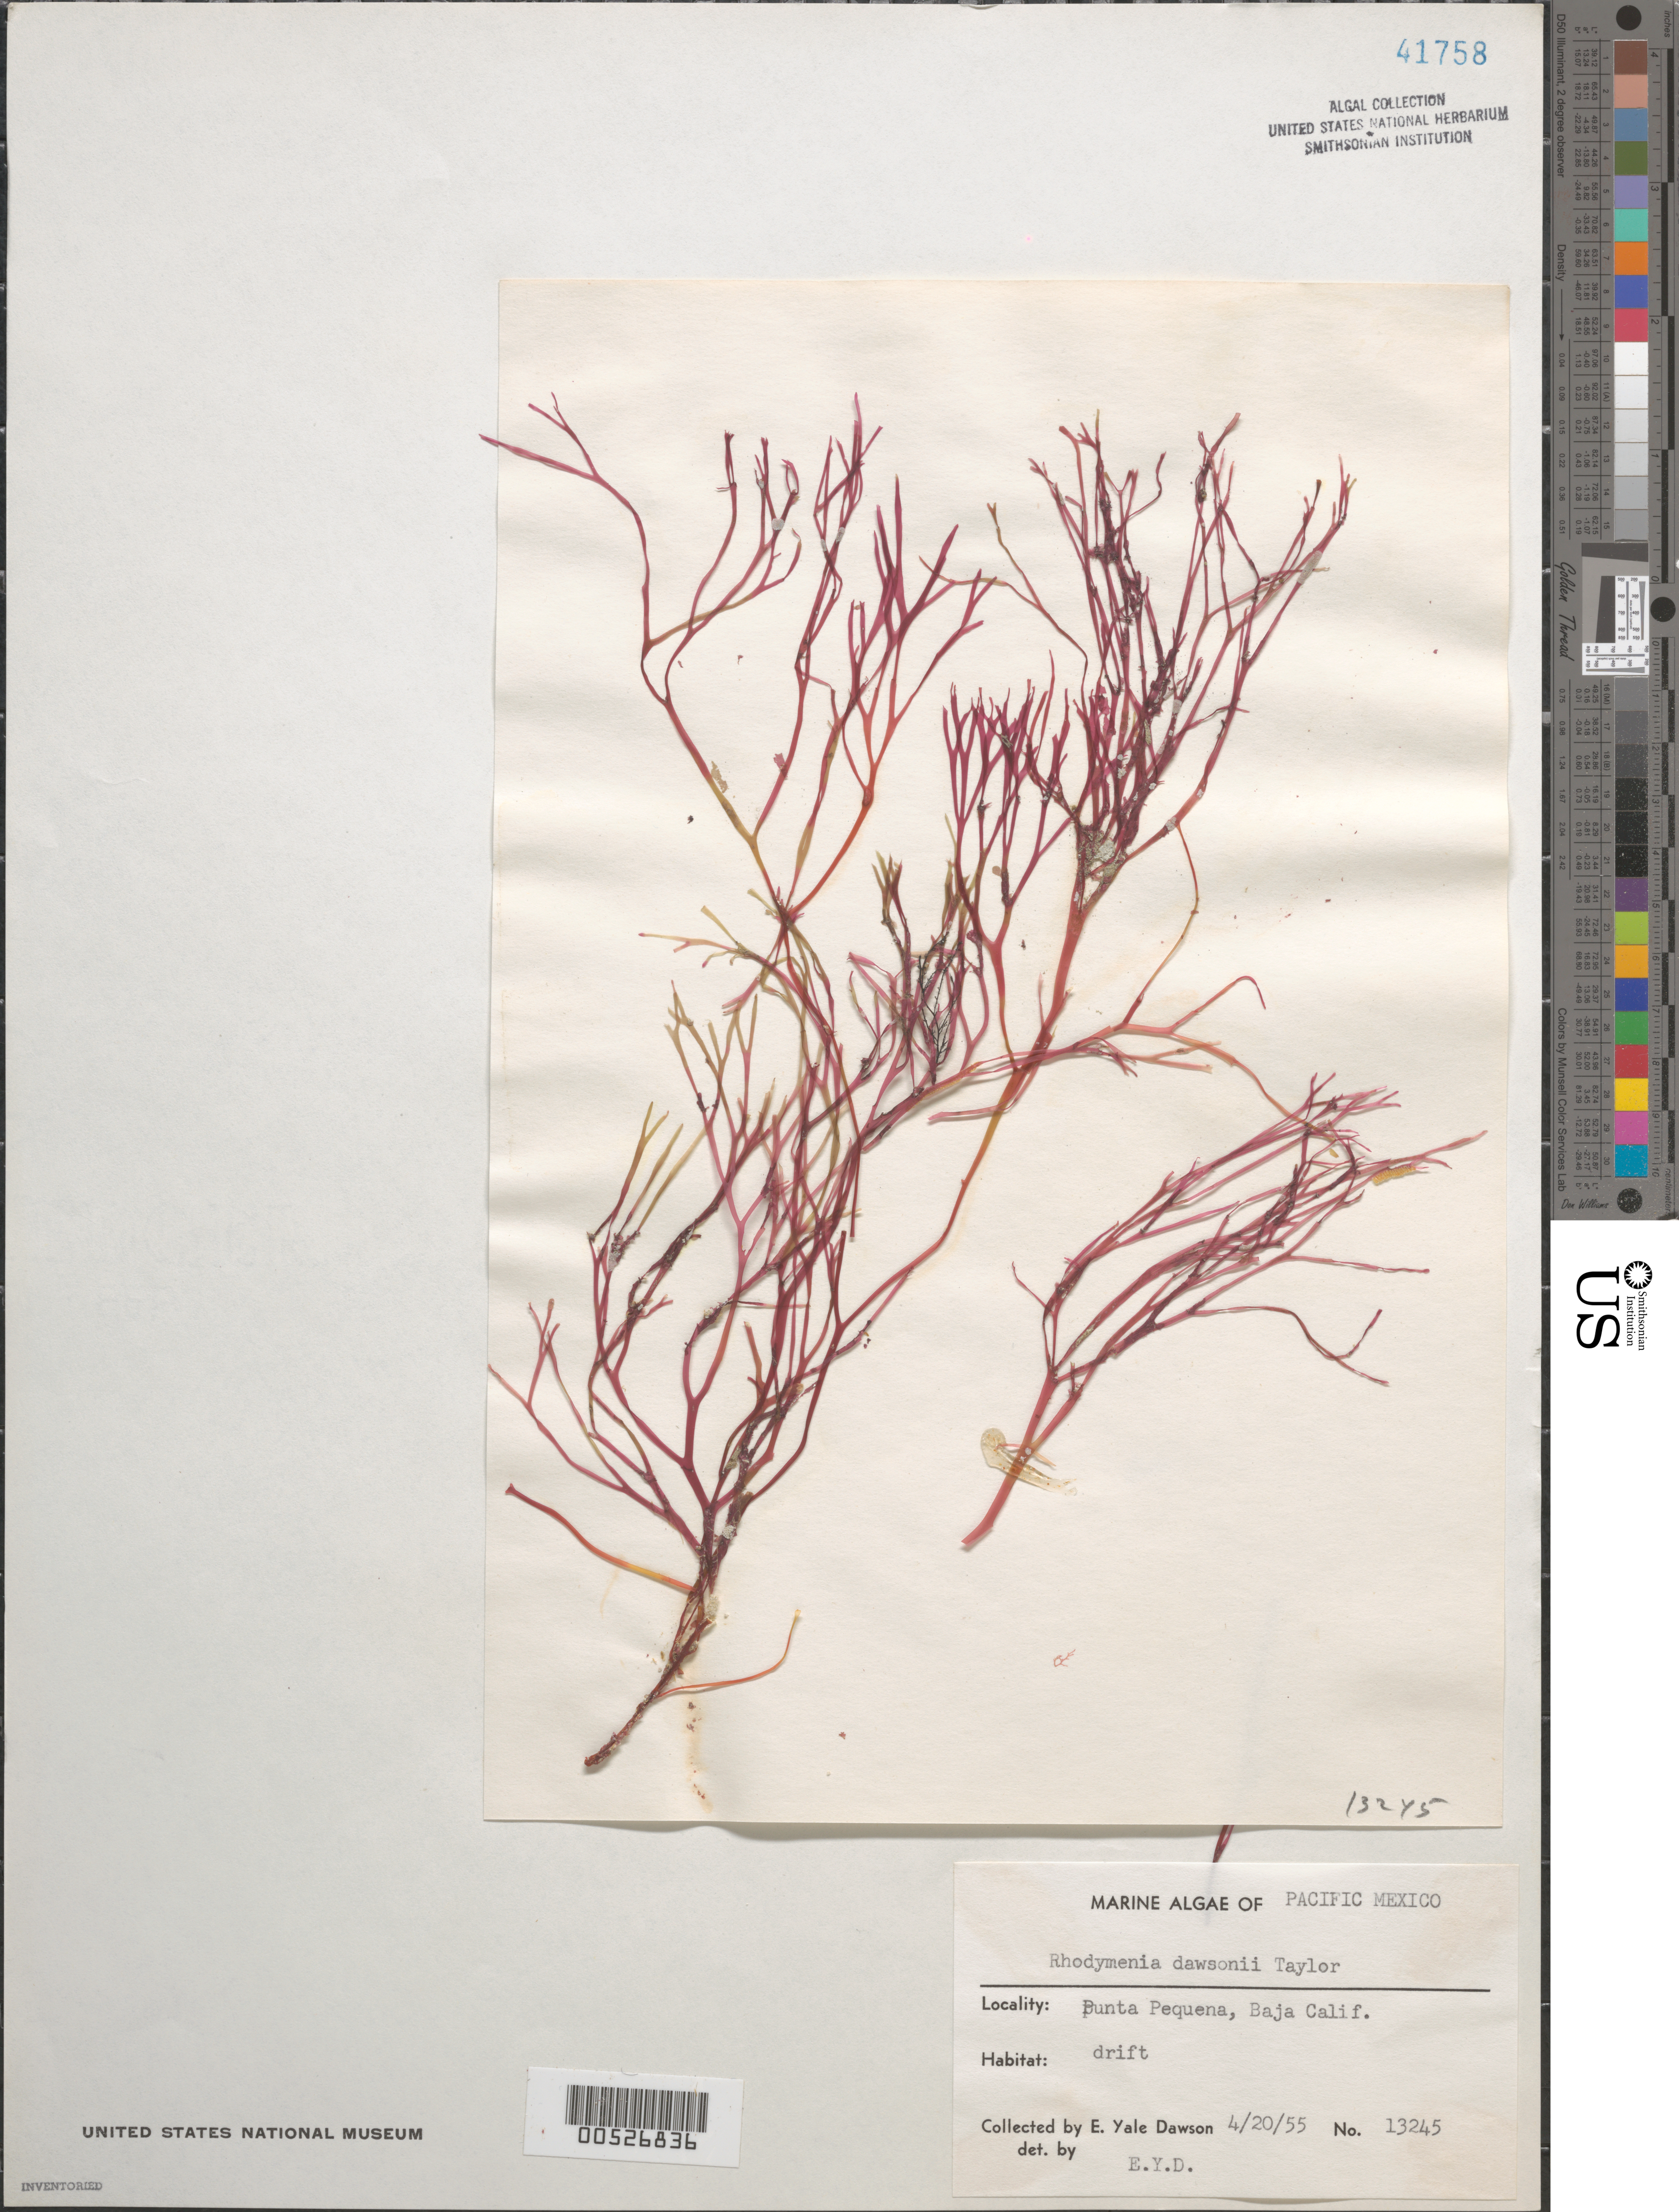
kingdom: Plantae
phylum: Rhodophyta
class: Florideophyceae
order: Rhodymeniales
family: Rhodymeniaceae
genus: Rhodymenia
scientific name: Rhodymenia dawsonii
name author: W.R. Taylor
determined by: Dawson, E. Y.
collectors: E. Y. Dawson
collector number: EYD 13245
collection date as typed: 20 Apr 1955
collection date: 1955-04-20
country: Mexico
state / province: Baja California Sur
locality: Punta Pequena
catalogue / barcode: US 41758